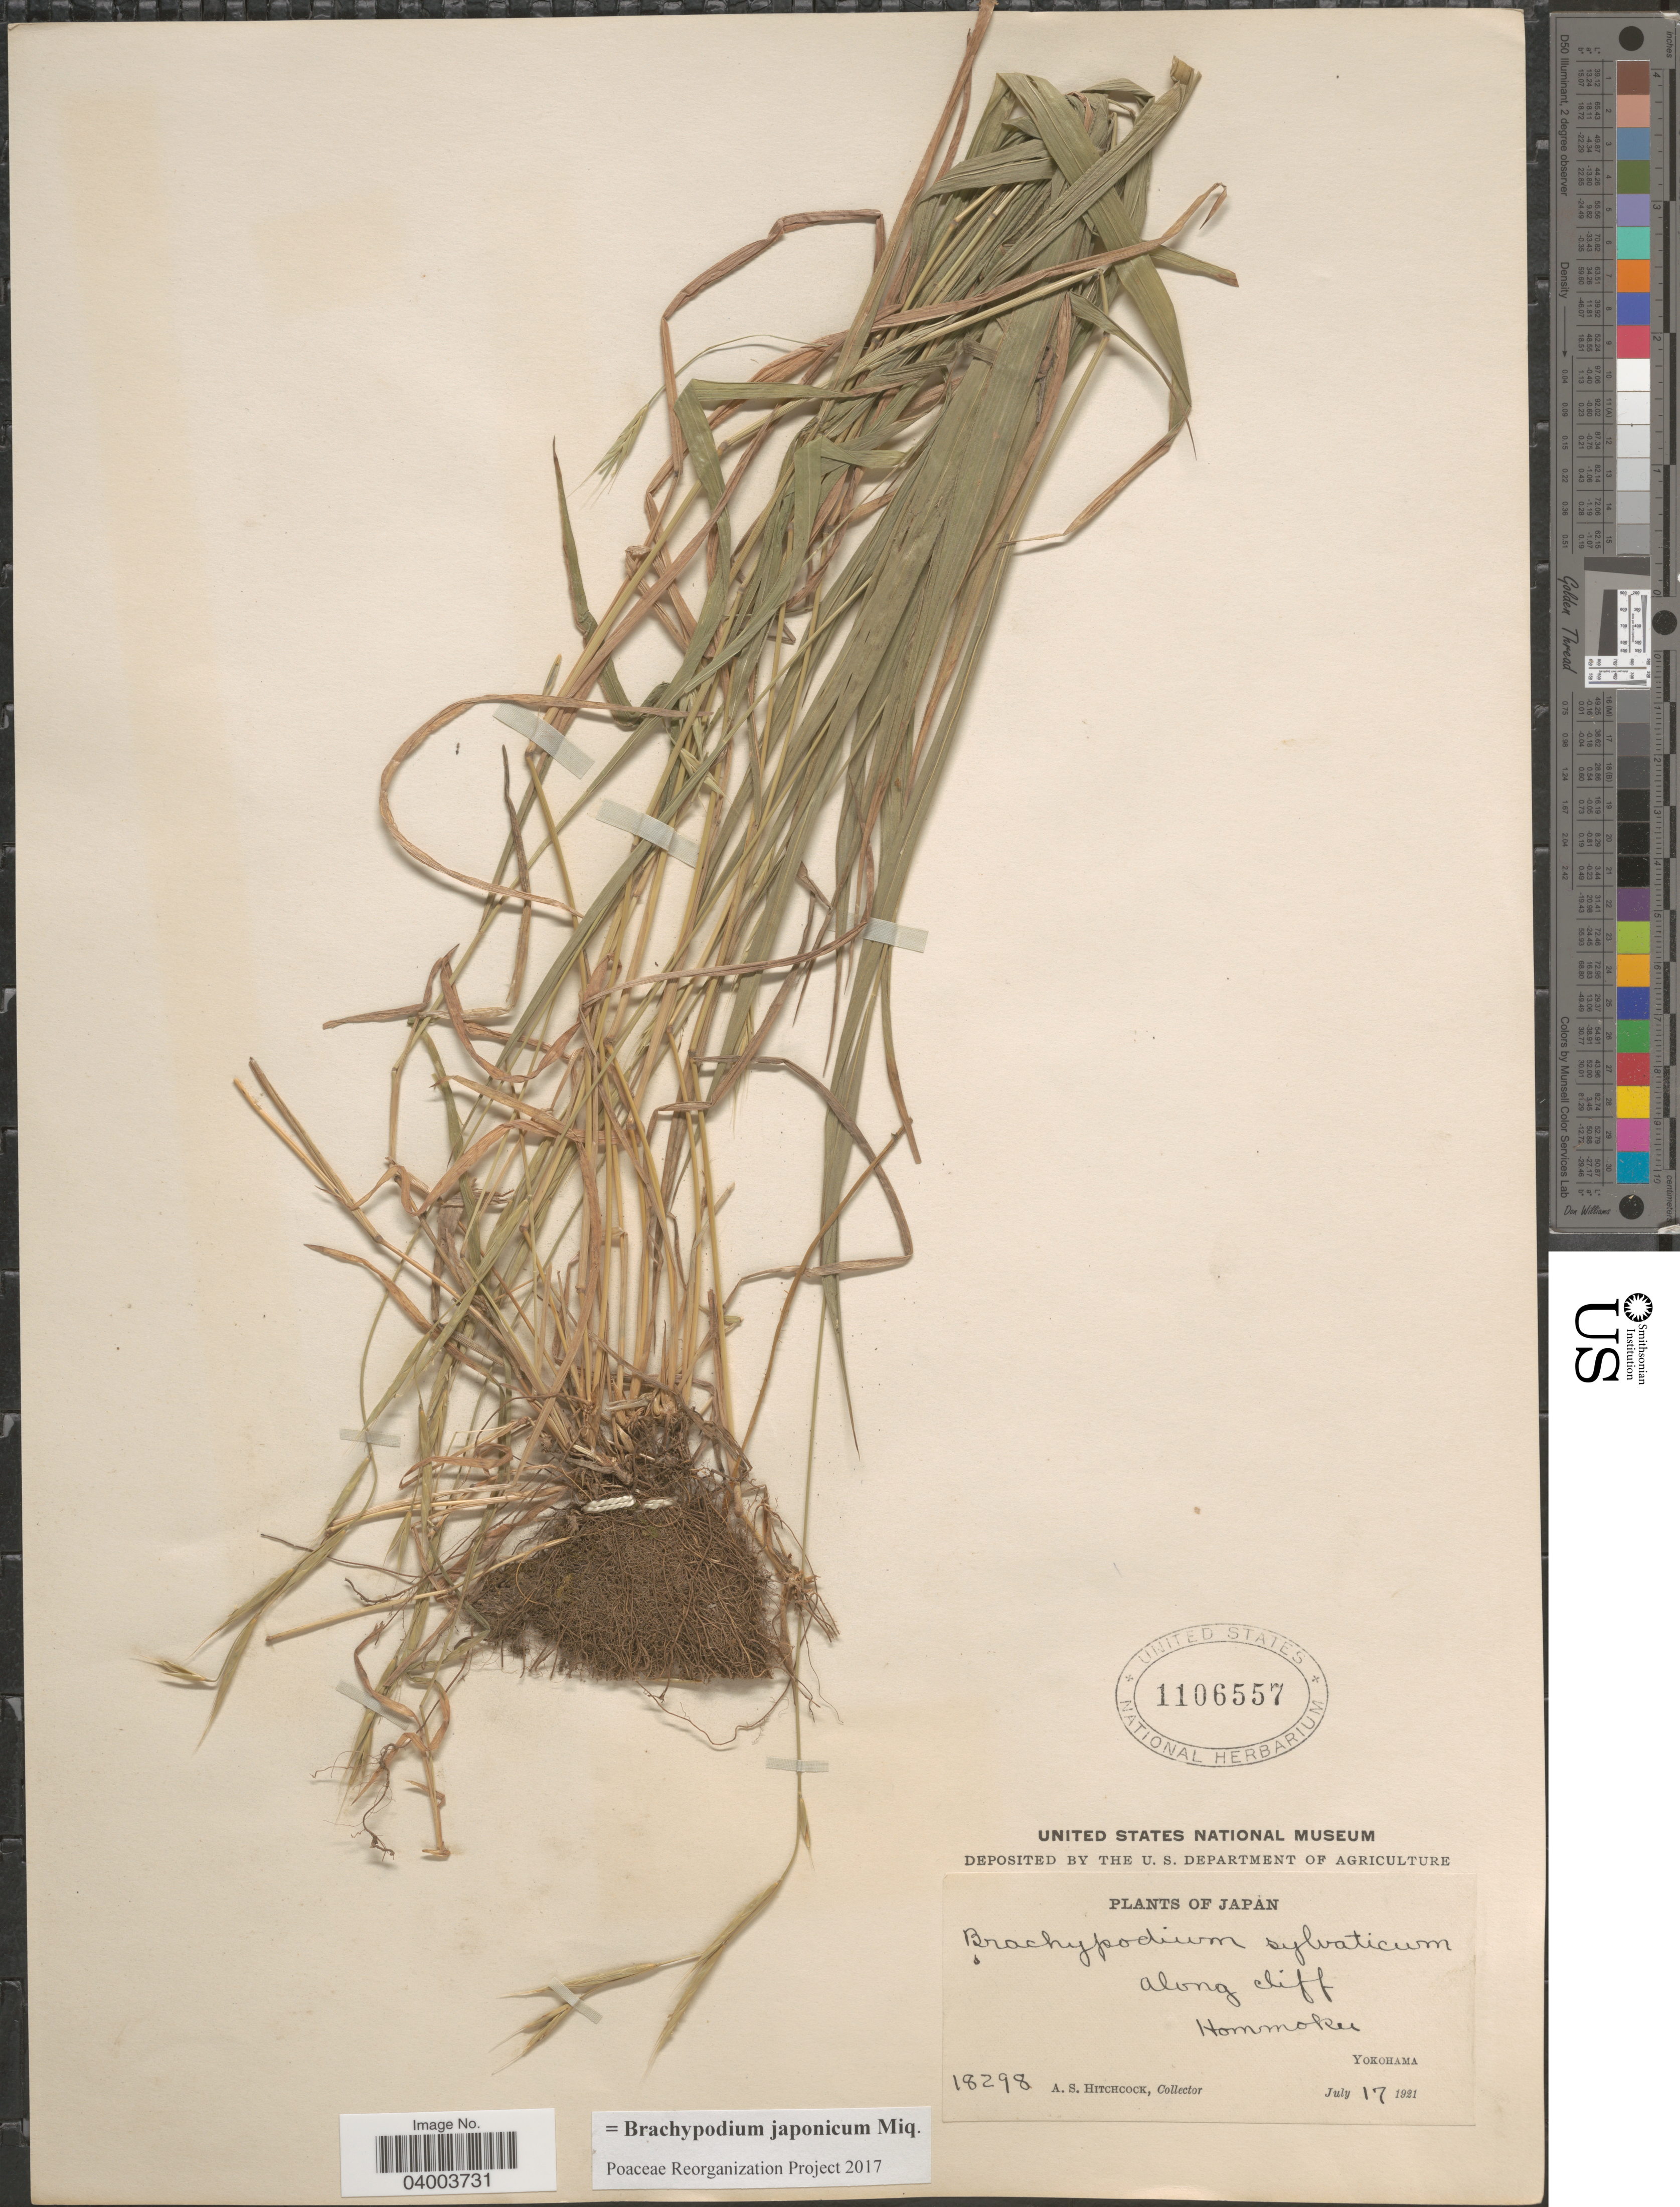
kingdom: Plantae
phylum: Tracheophyta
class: Liliopsida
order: Poales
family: Poaceae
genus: Brachypodium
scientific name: Brachypodium japonicum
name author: Miq.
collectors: A. S. Hitchcock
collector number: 18298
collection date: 1921-07-17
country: Japan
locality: Along cliff. Hommoku. Yokohama.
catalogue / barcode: US 1106557